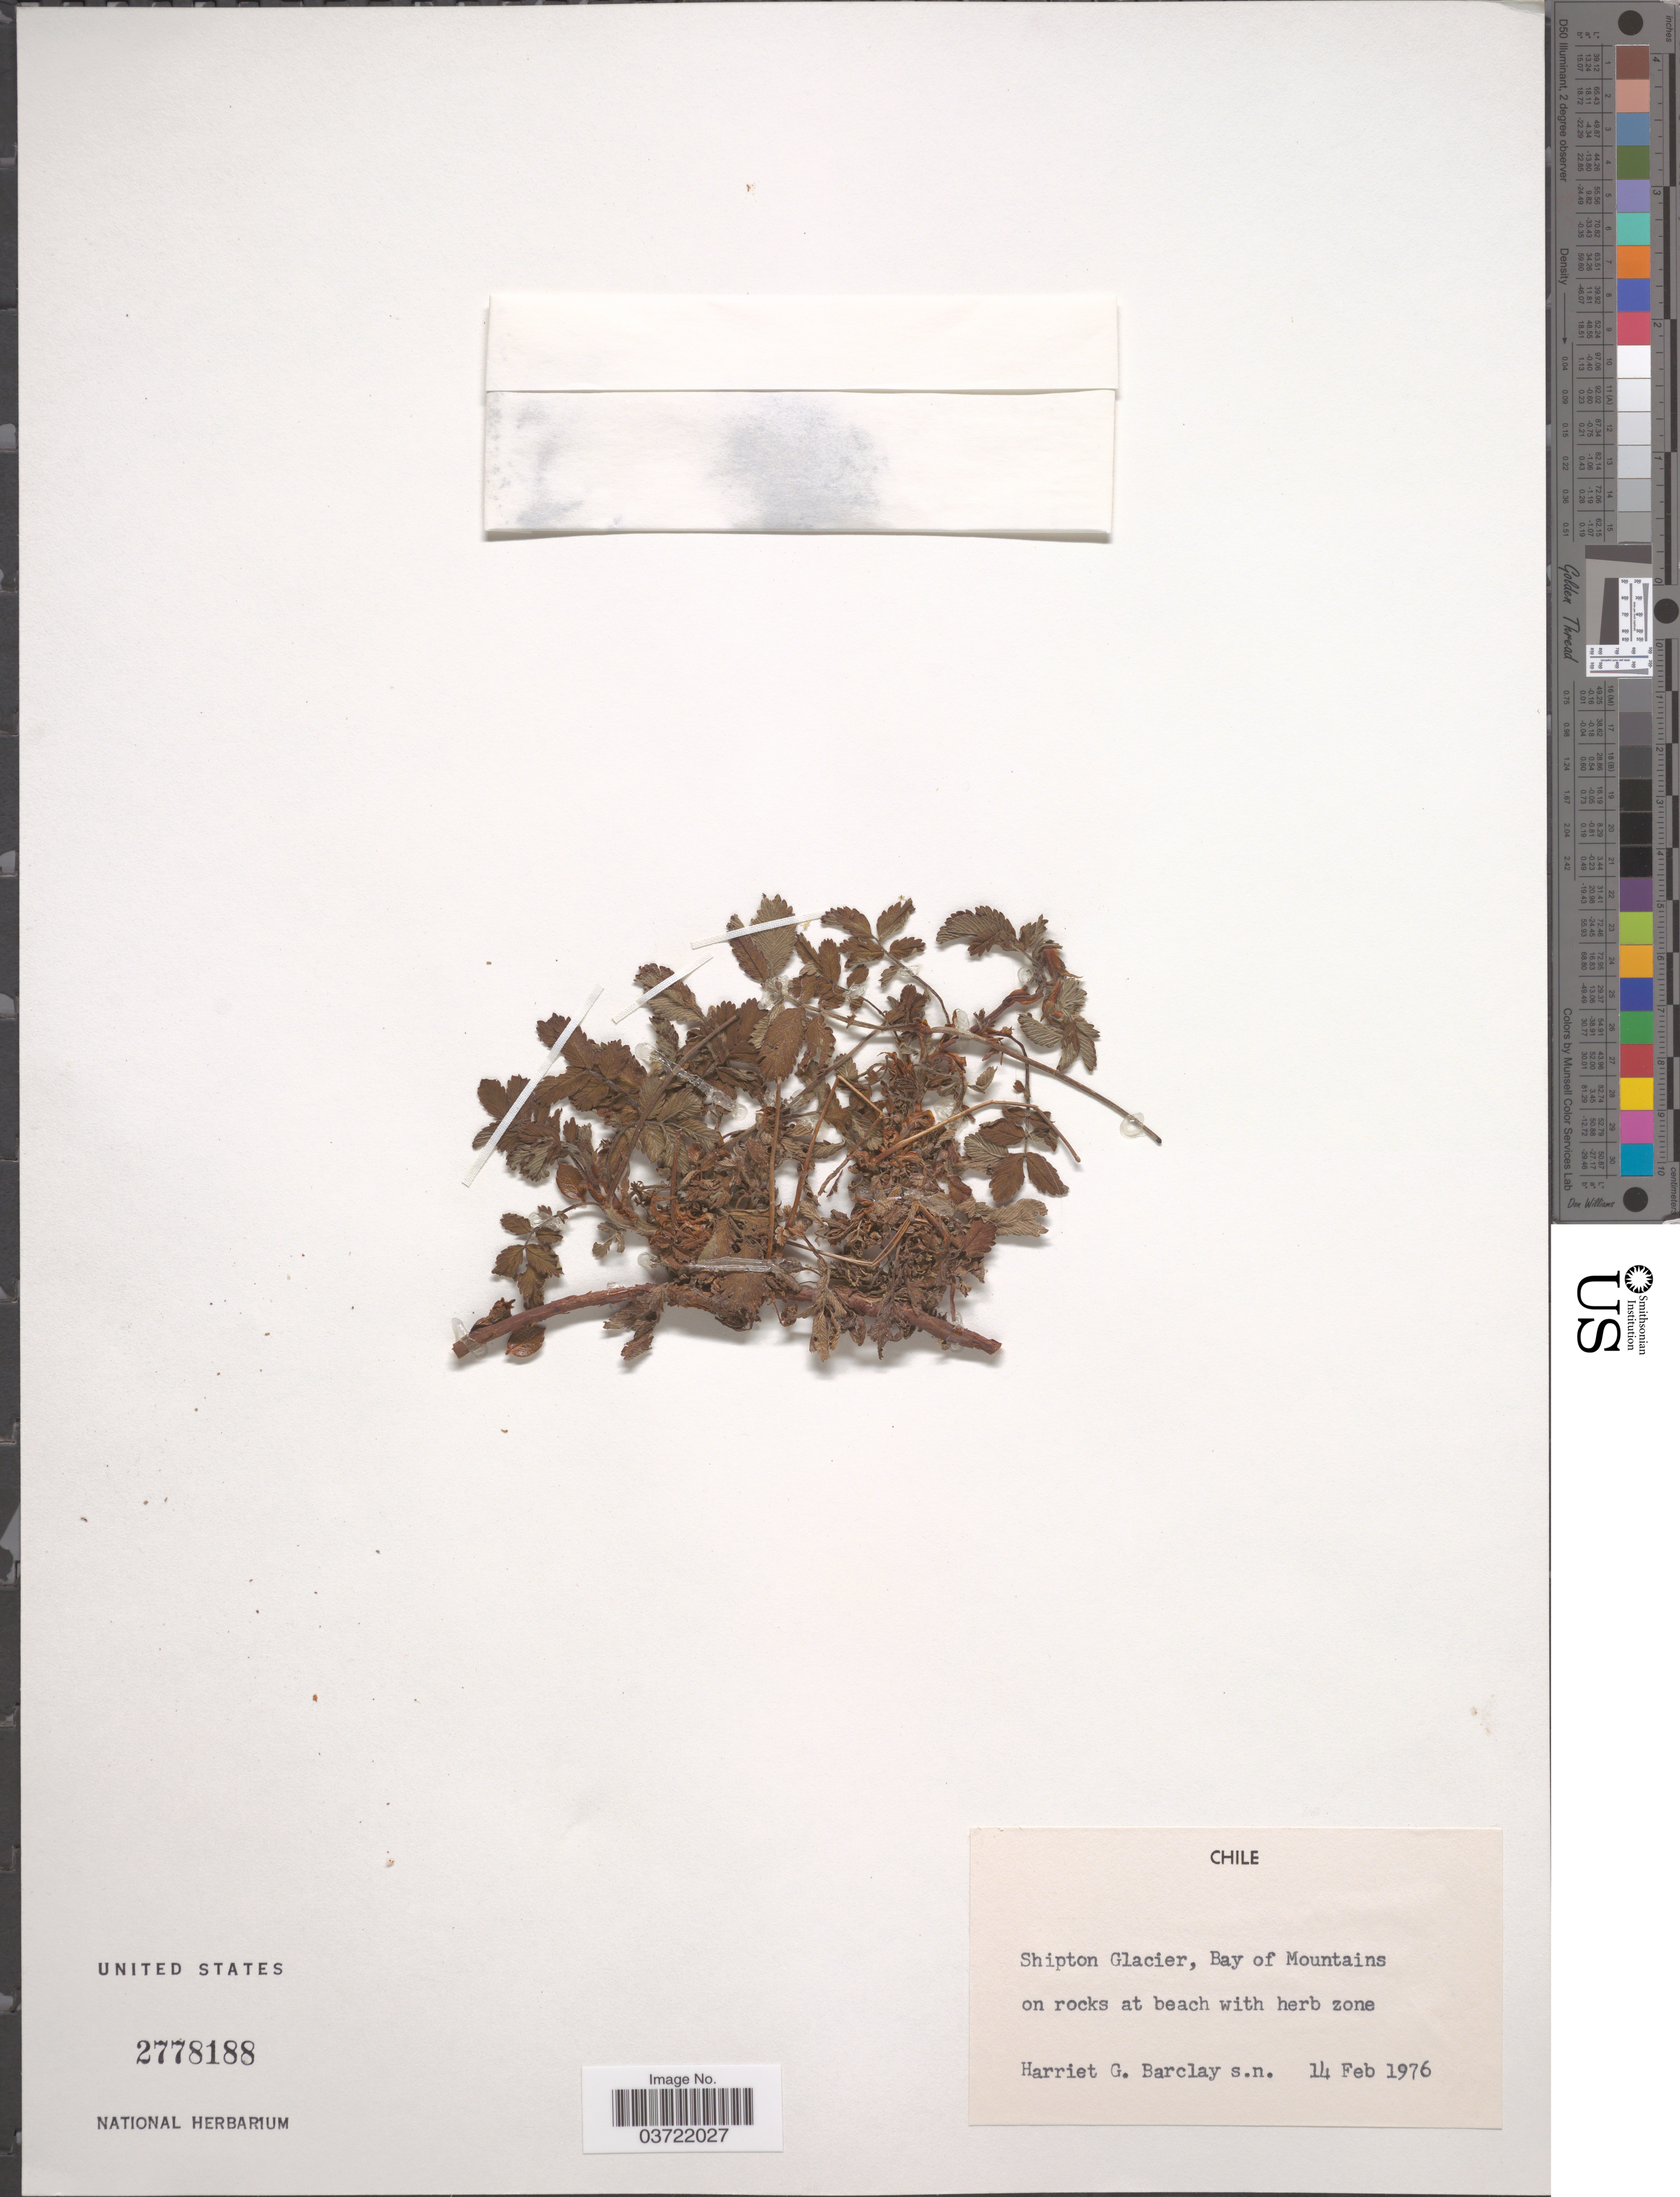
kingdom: Plantae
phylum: Tracheophyta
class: Liliopsida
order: Poales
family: Juncaceae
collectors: H. G. Barclay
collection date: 1976-02-14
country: Chile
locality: Shipton Glacier, Bay of Mountains.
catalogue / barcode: US 2778188